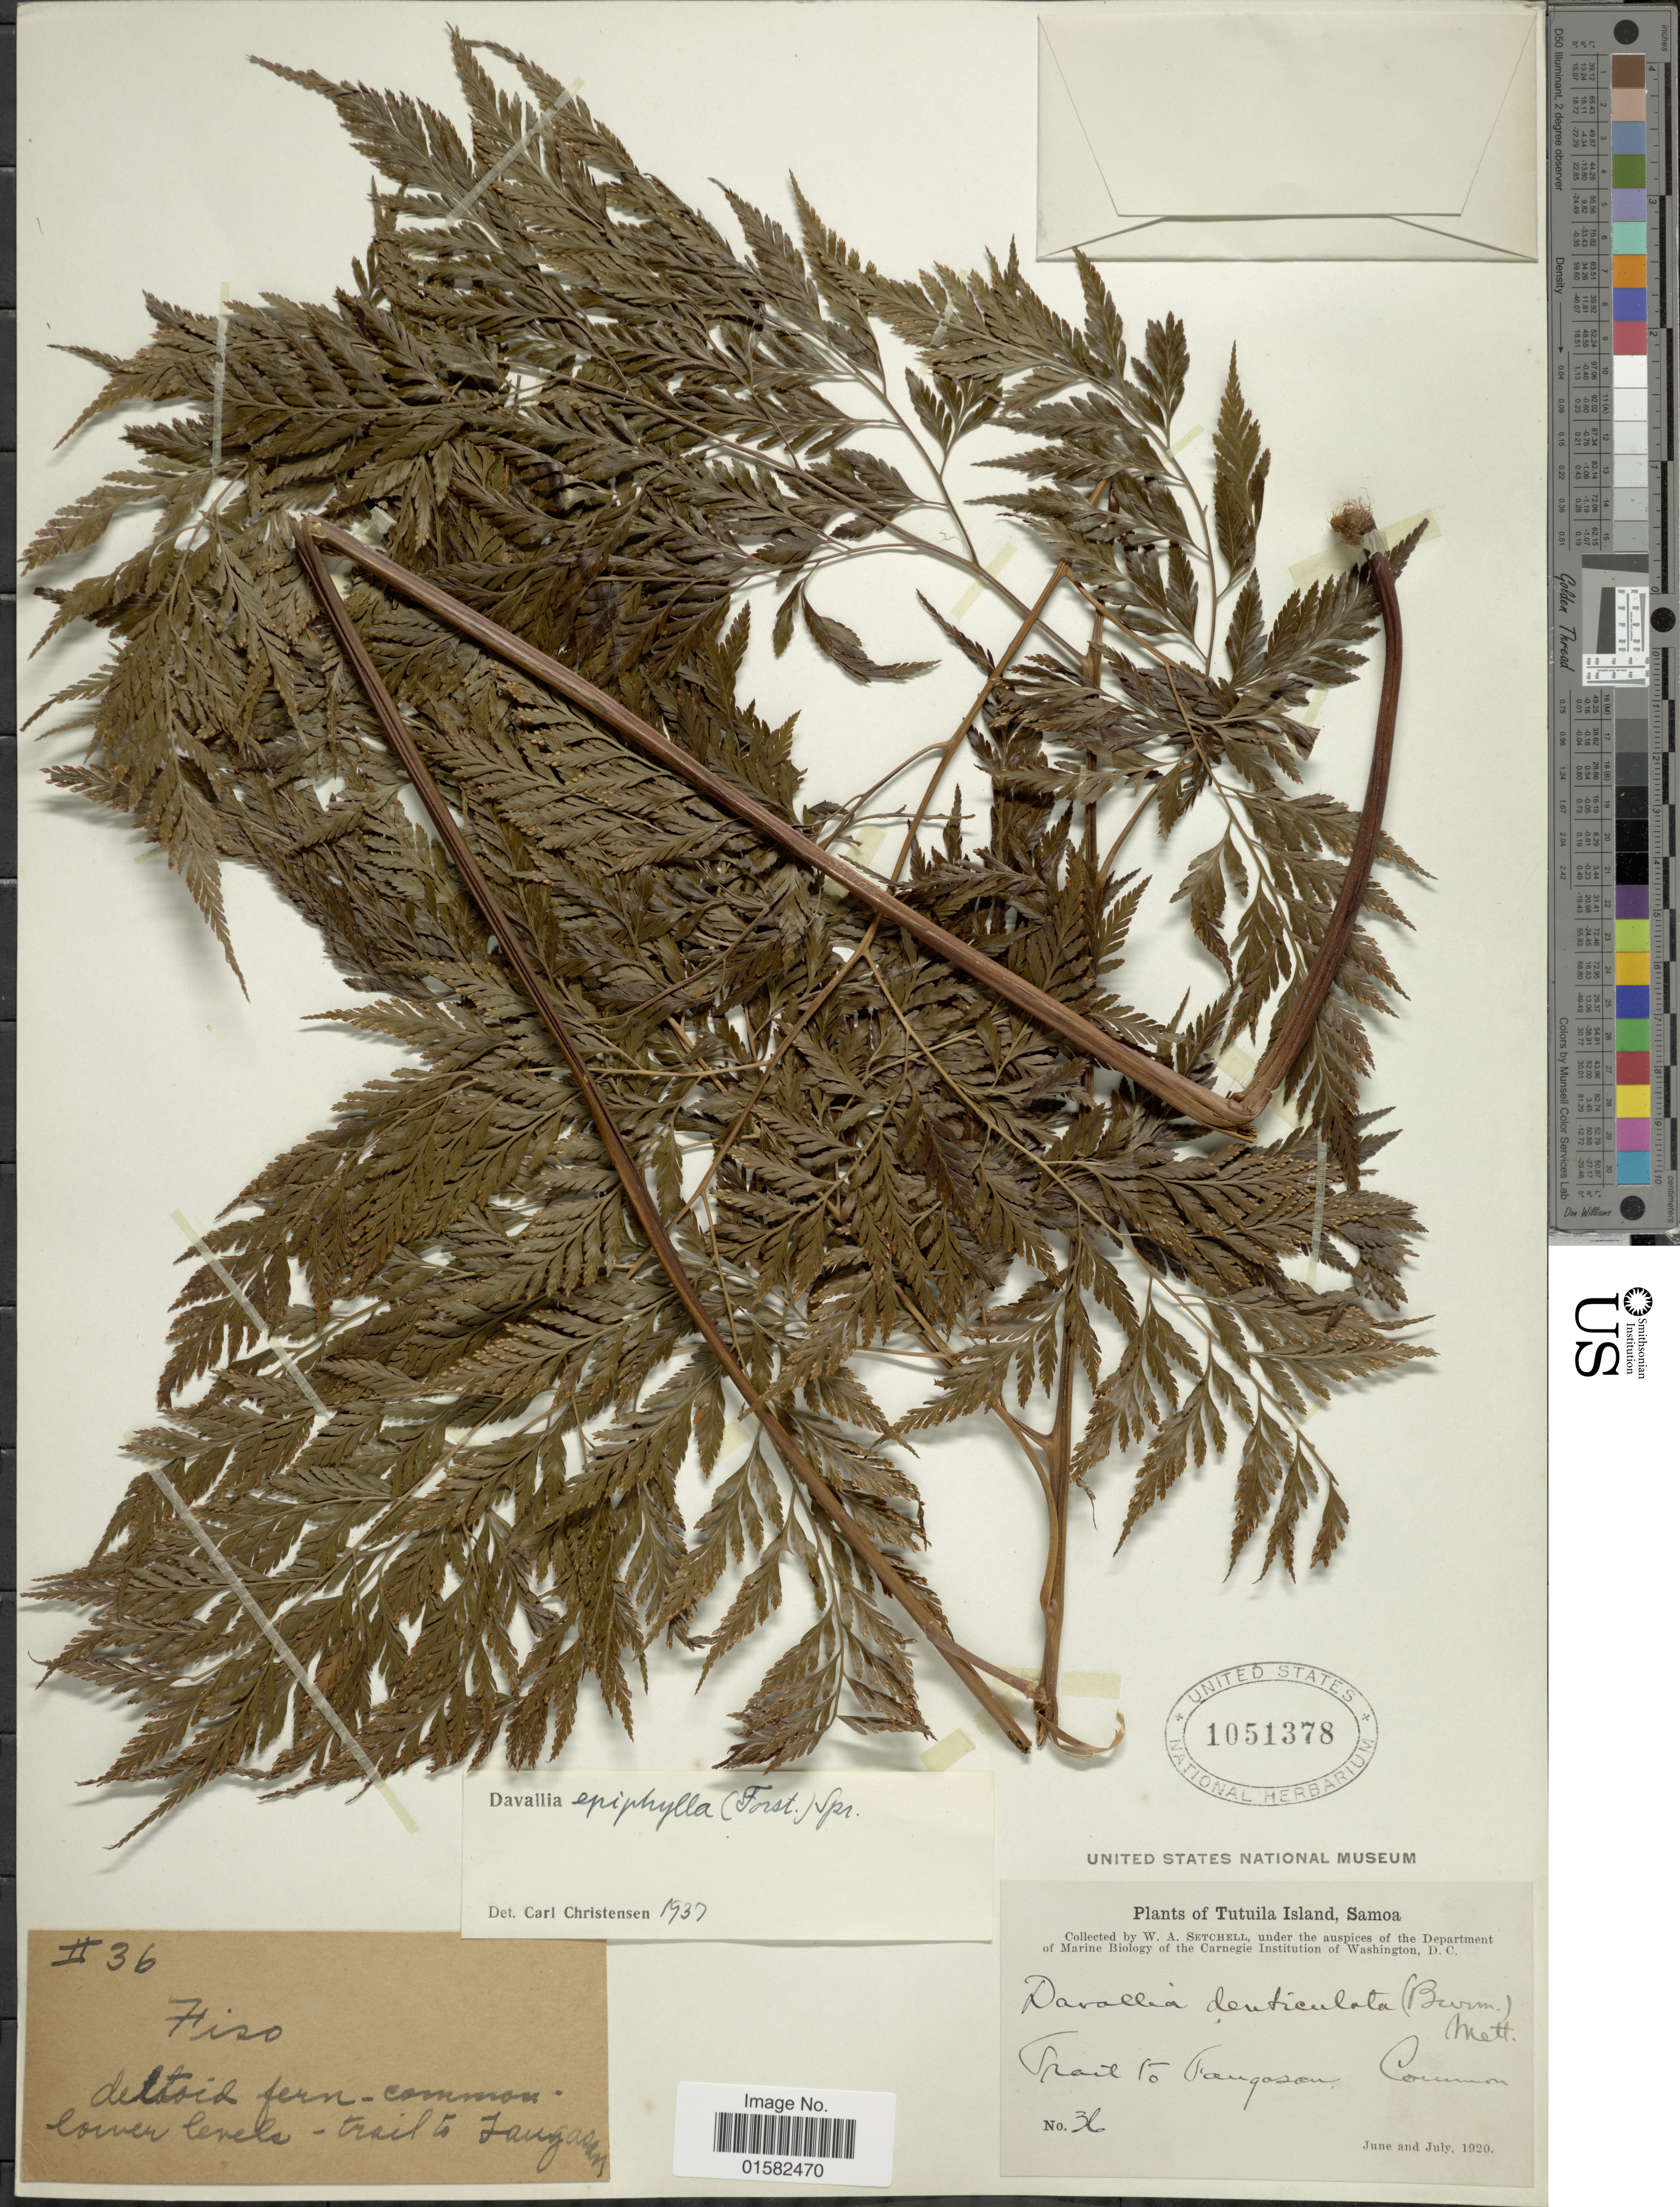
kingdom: Plantae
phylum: Tracheophyta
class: Polypodiopsida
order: Polypodiales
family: Davalliaceae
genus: Wibelia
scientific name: Wibelia denticulata var. elata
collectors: W. Setchell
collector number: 36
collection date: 1920-06/1920-07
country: American Samoa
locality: Tutuila island,Samoa, trail to Faugasan [interpreted]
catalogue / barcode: US 1051378